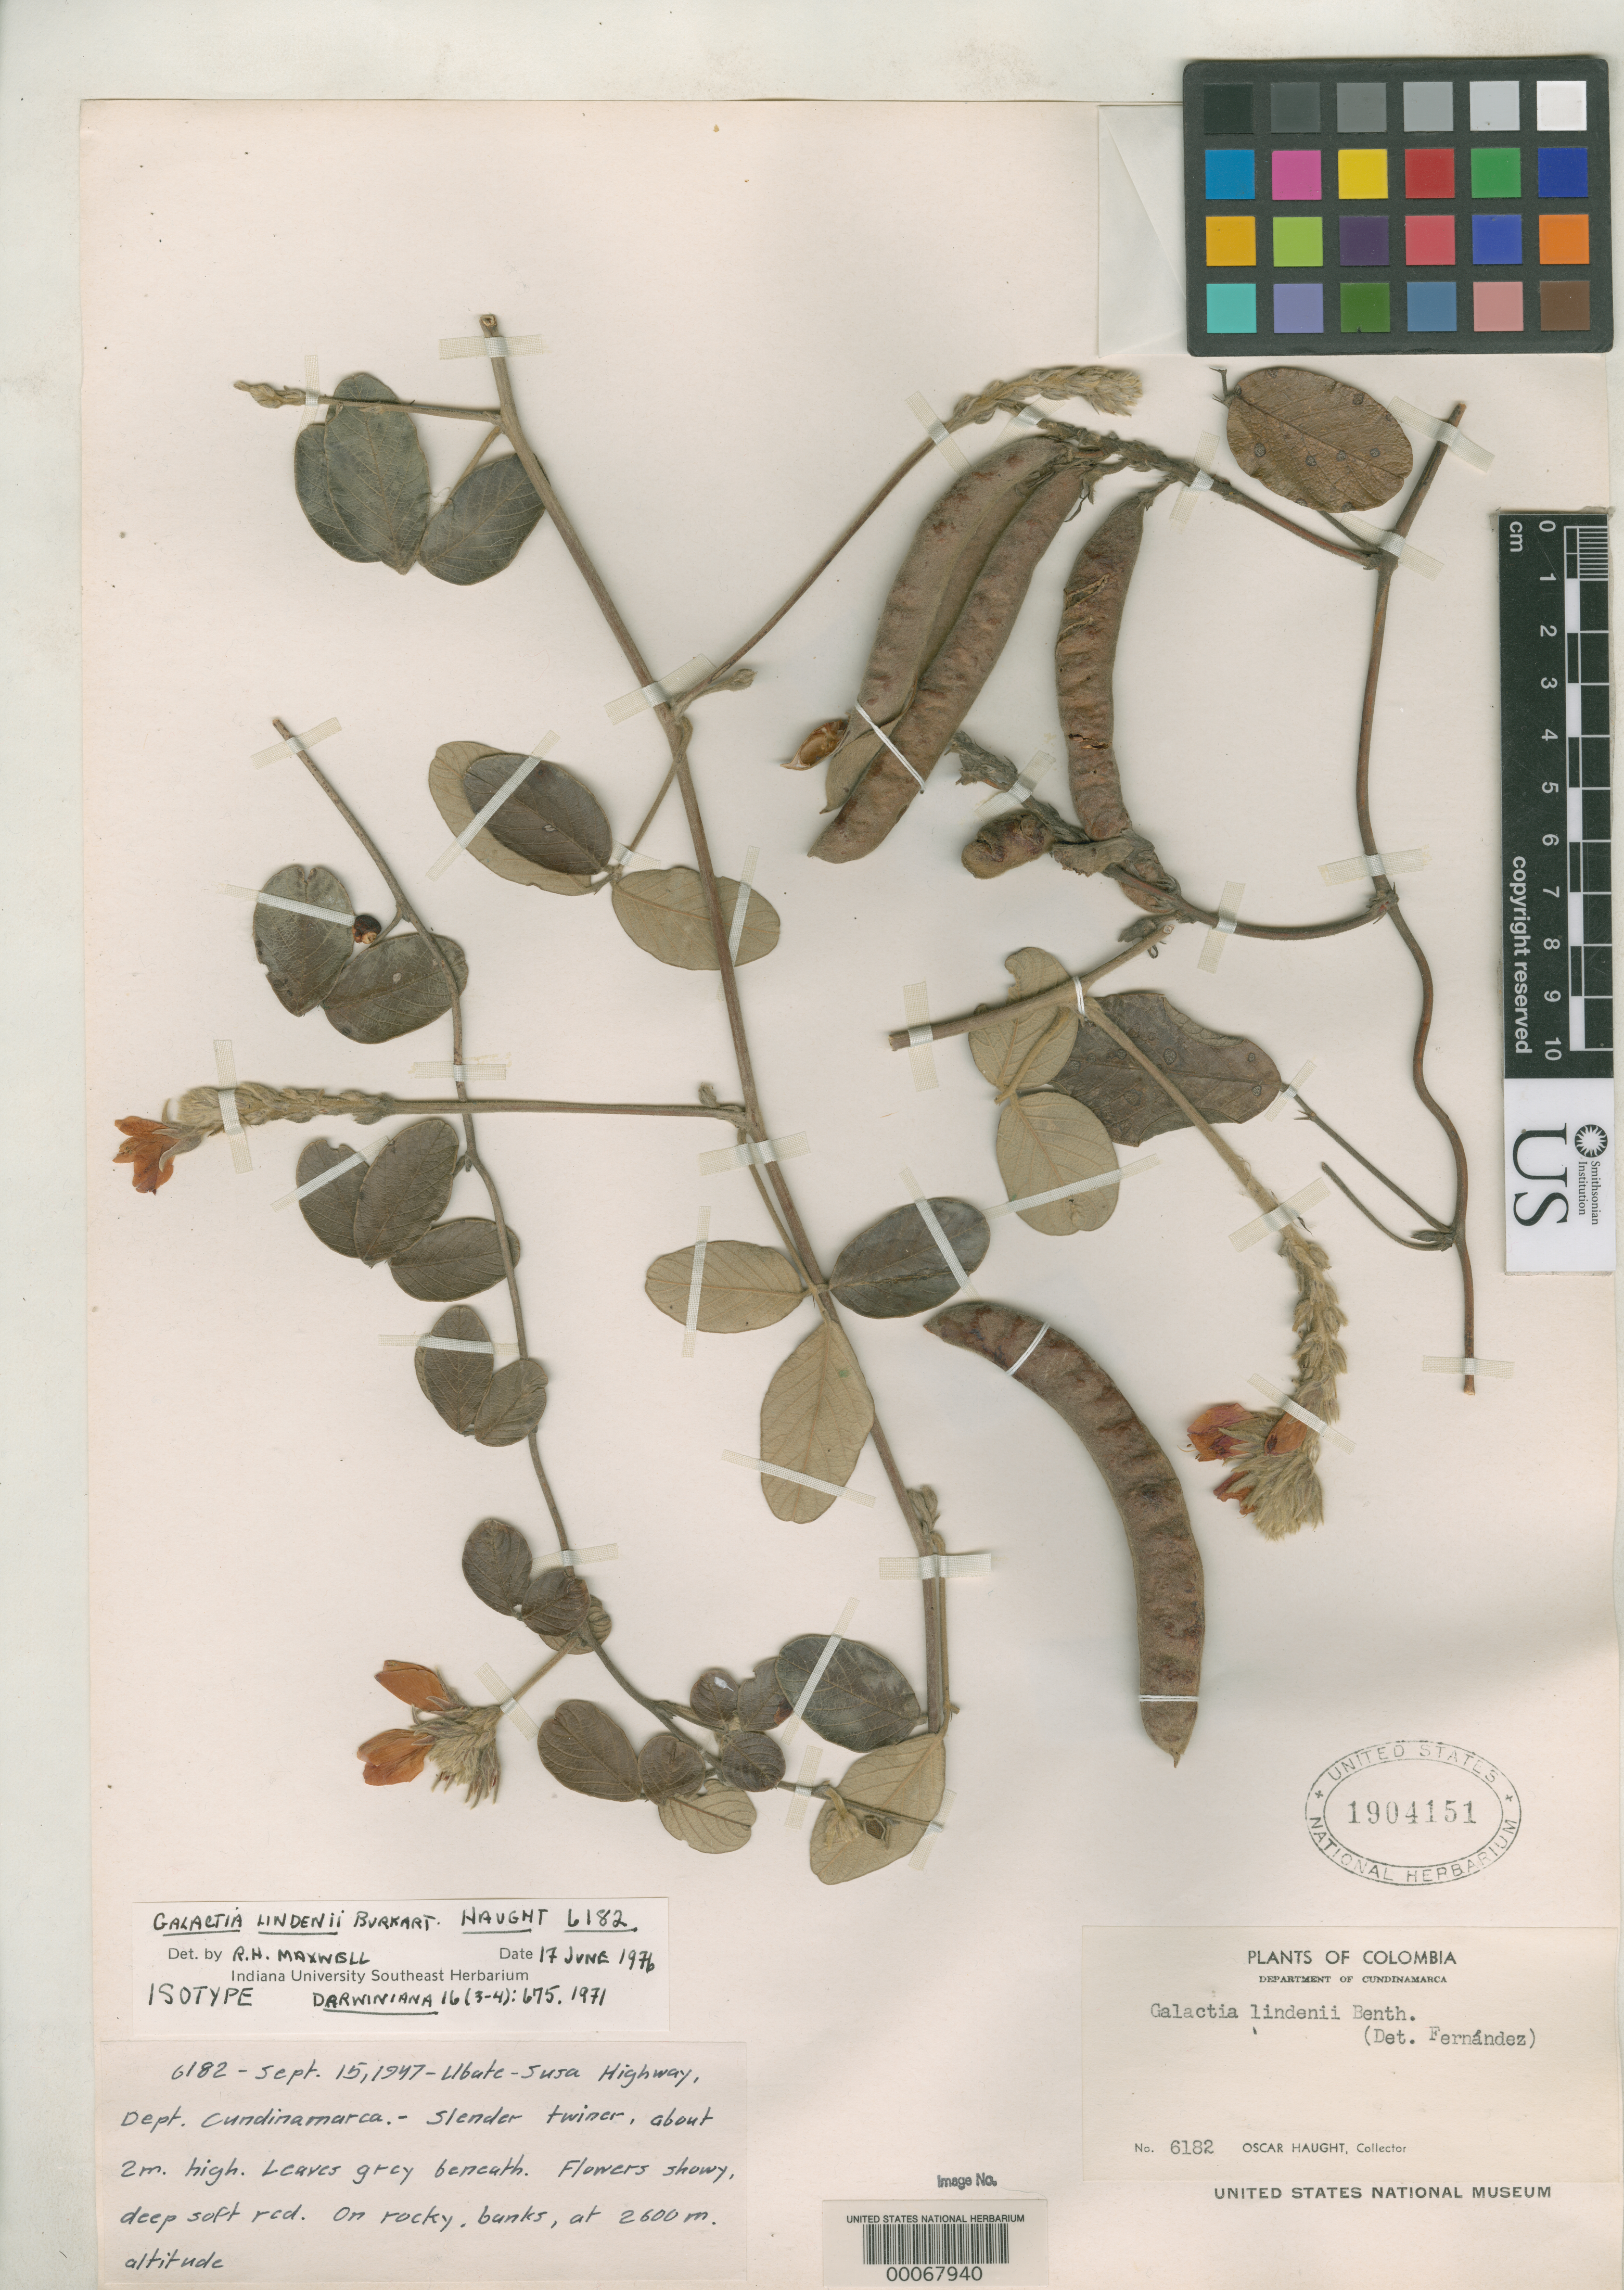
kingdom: Plantae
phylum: Tracheophyta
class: Magnoliopsida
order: Fabales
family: Fabaceae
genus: Galactia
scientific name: Galactia lindenii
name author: Burkart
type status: Isotype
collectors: O. L. Haught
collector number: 6182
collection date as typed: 15 Sep 1947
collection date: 1947-09-15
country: Colombia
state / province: Cundinamarca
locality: Ubate - Susa Highway.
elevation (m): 2600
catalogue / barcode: US 1904151